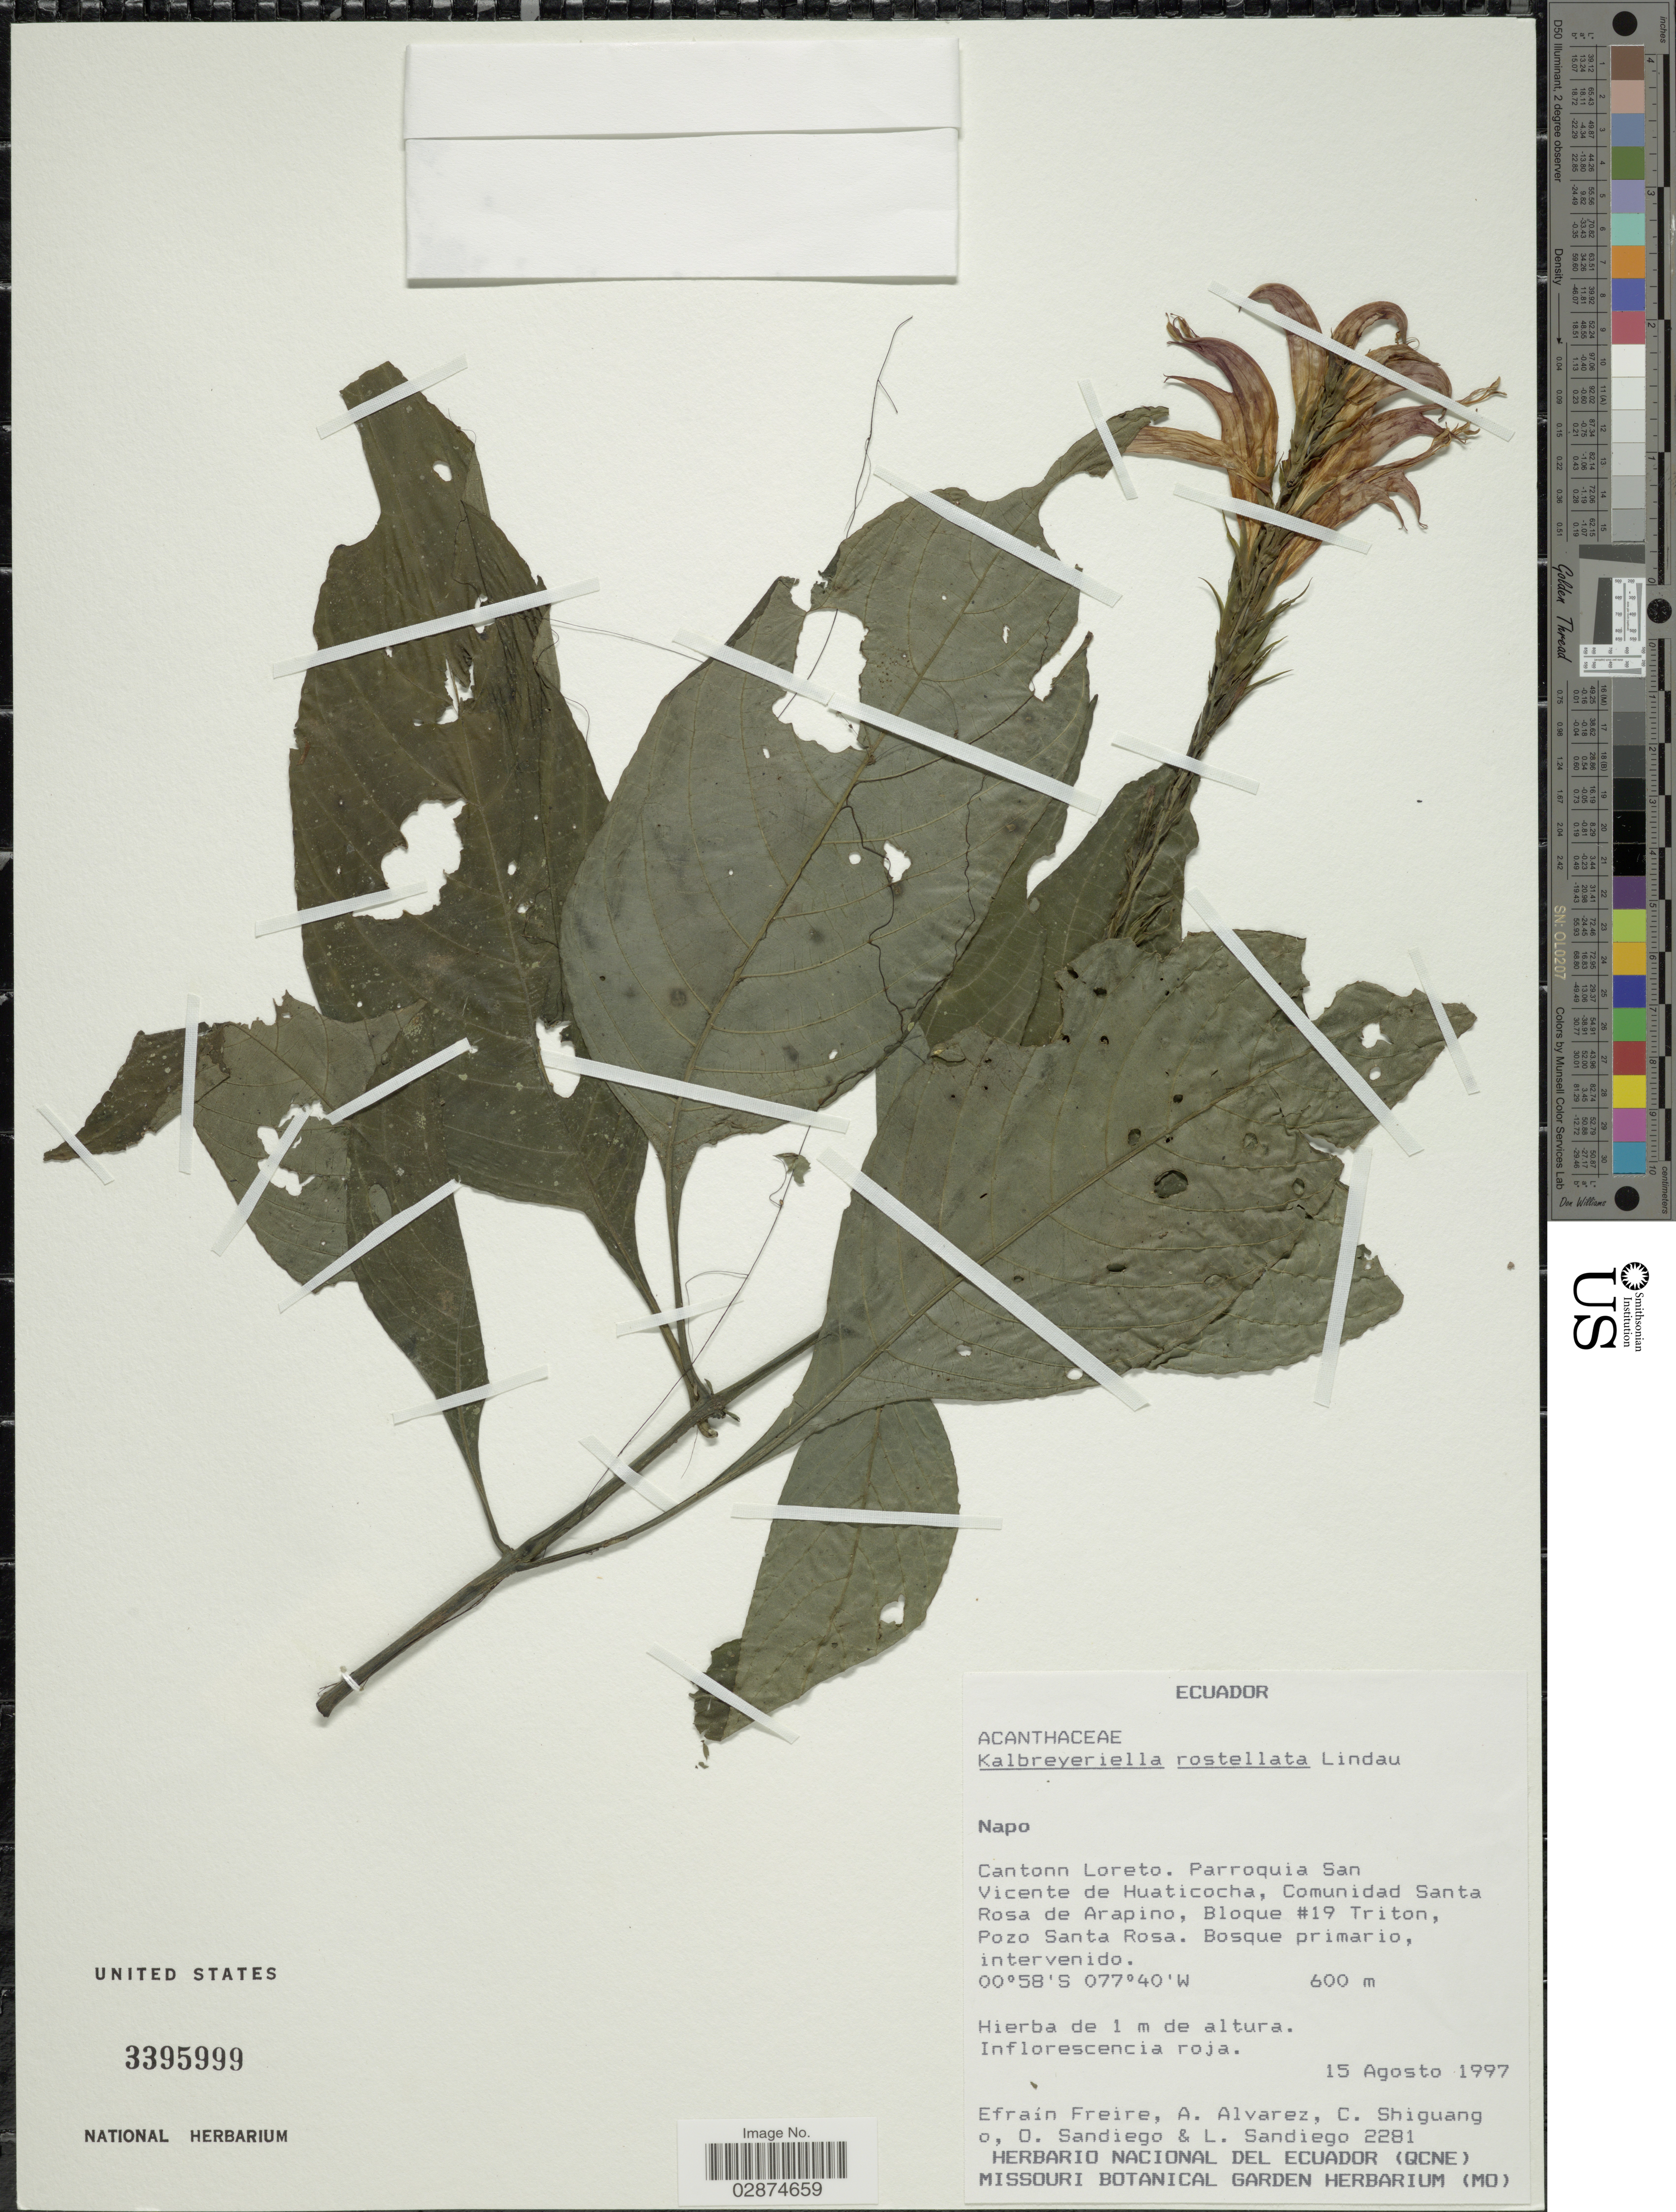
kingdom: Plantae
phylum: Tracheophyta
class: Magnoliopsida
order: Lamiales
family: Acanthaceae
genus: Kalbreyeriella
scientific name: Kalbreyeriella rostellata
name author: Lindau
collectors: E. Freire, A. Alvarez, C. Shiguango, O. Sandiego & L. Sandiego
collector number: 2281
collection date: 1997-08-15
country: Ecuador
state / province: Napo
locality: Cantonn Loreto. Parroquia San Vicente de Huaticocha, Comunidad Santa Rosa de Arapino, Bloque #19 Triton, Pozo Santa Rosa.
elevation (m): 600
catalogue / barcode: US 3395999